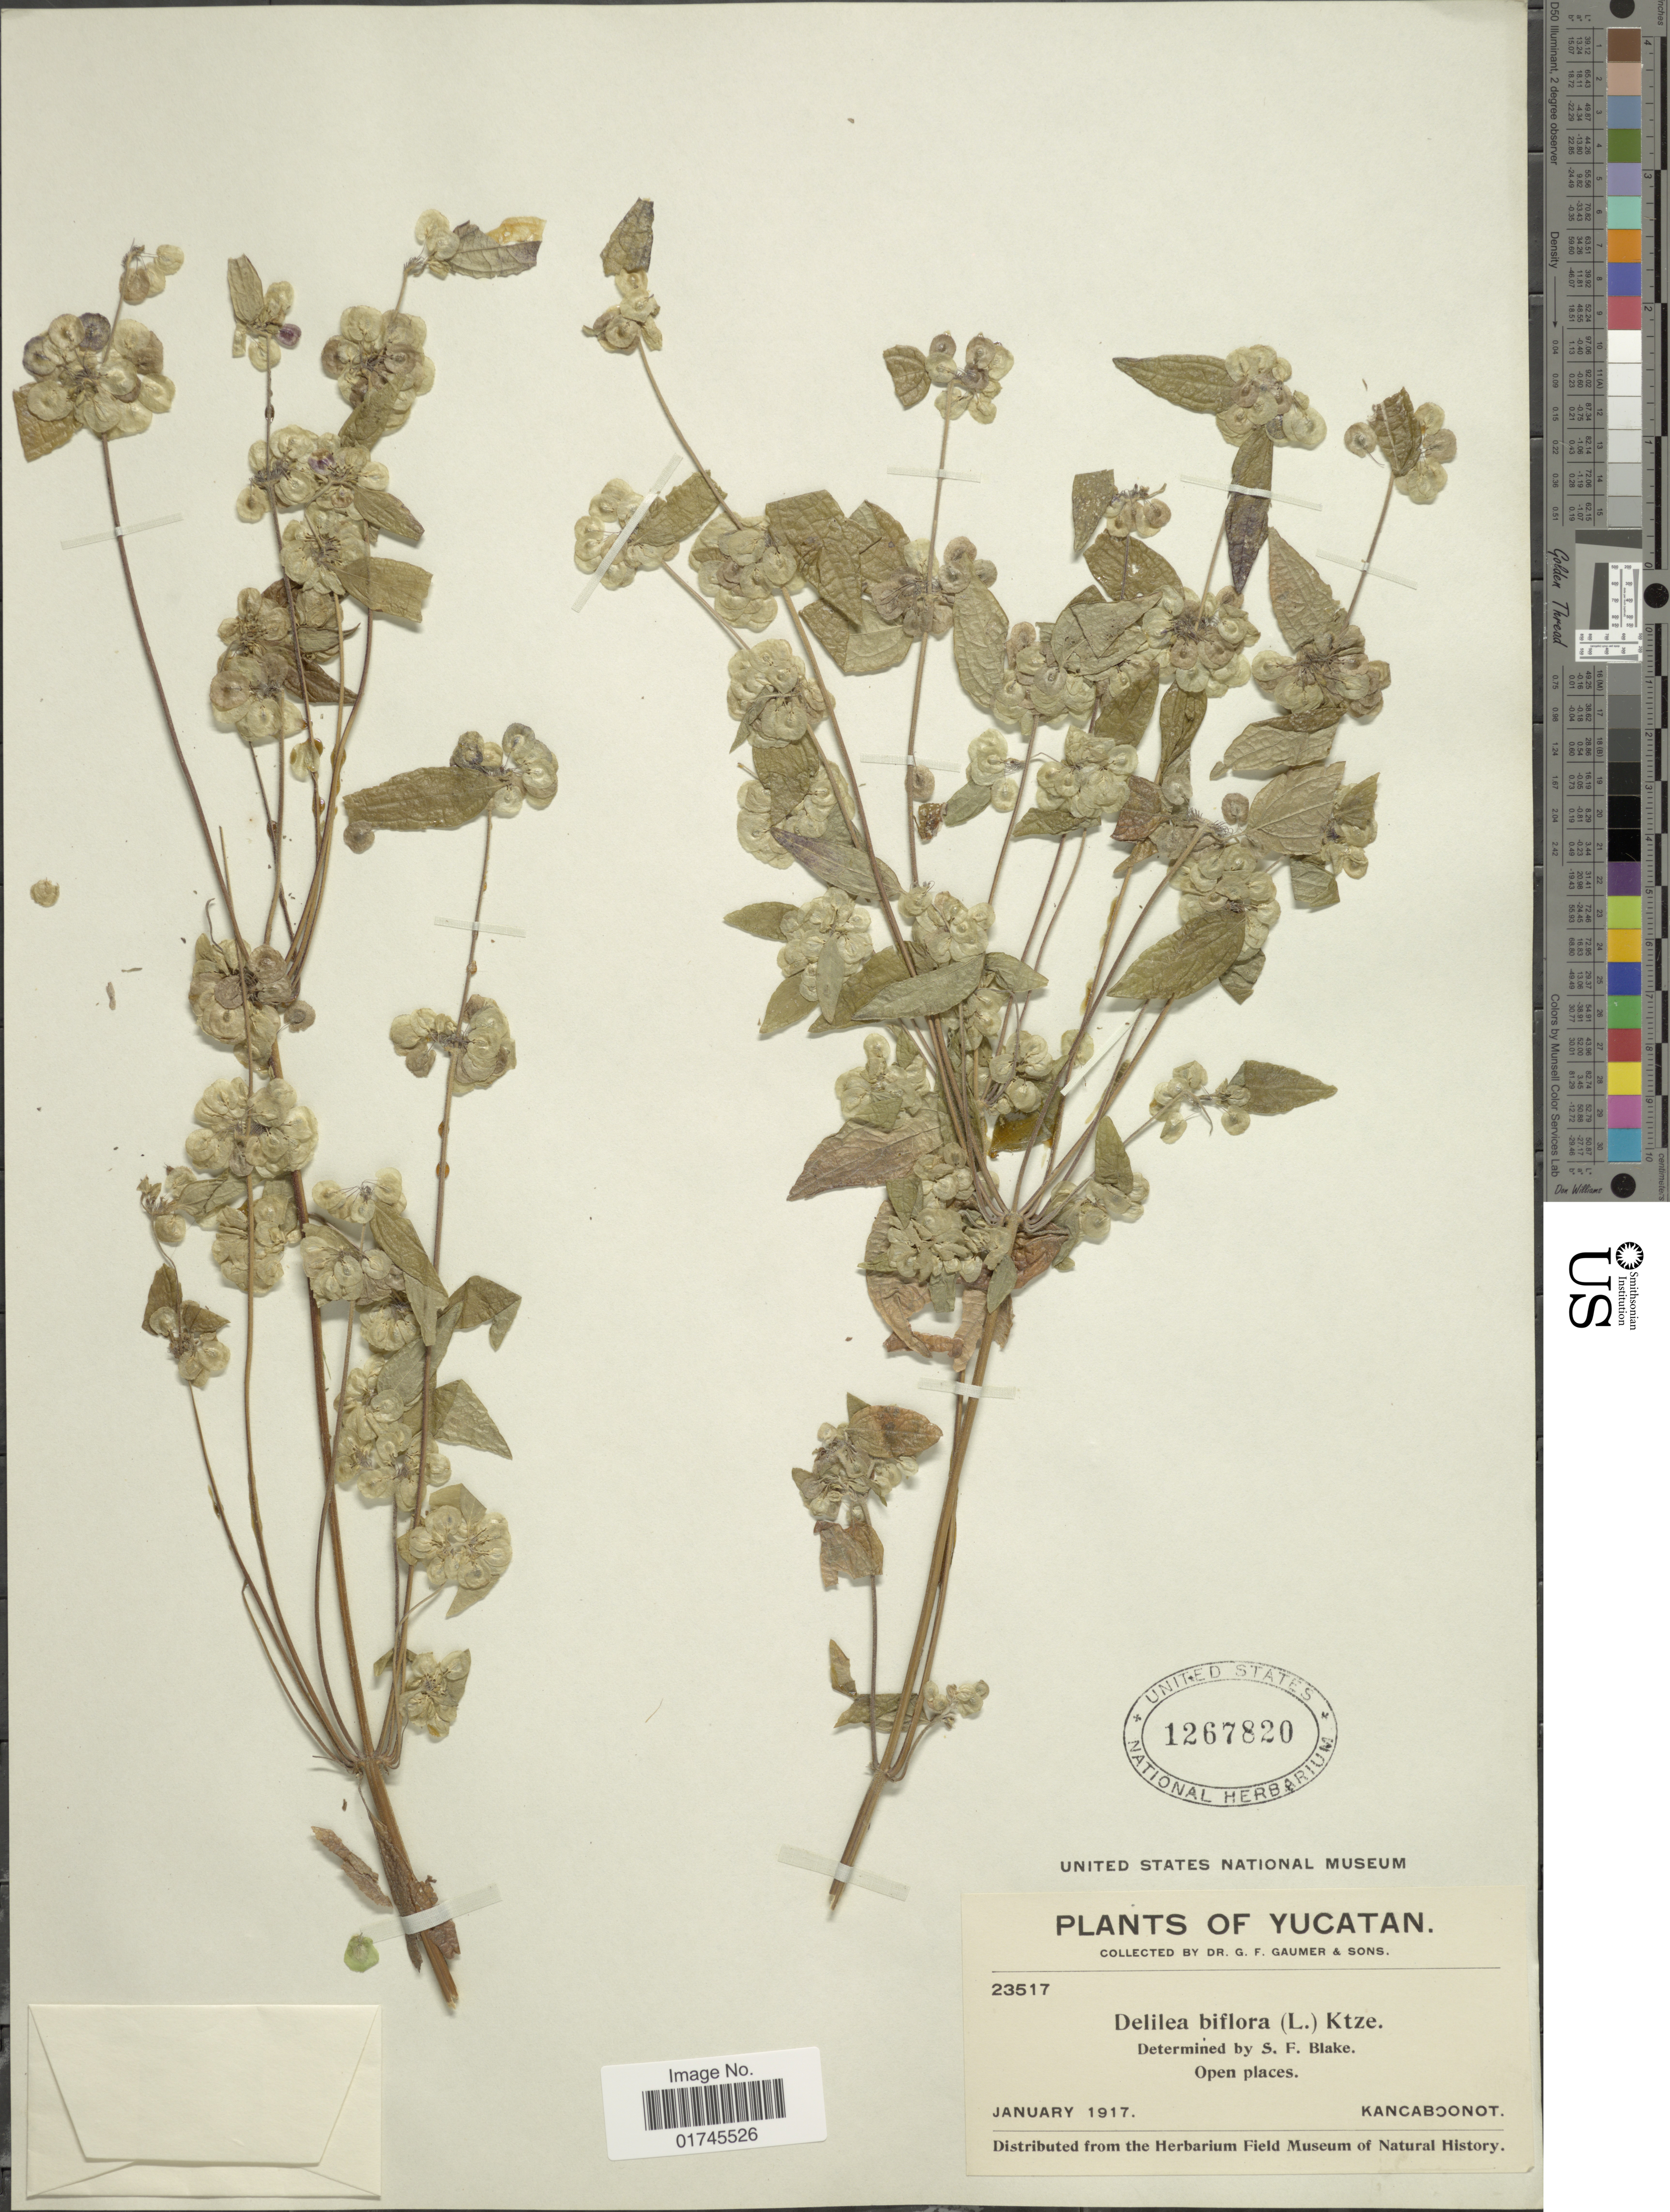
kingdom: Plantae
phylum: Tracheophyta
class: Magnoliopsida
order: Asterales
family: Asteraceae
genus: Delilia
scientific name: Delilia biflora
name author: (L.) Kuntze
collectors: G. F. Gaumer & et al.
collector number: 23517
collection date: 1917-01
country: Mexico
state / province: Yucatán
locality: Open places, Kancaboonot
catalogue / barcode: US 1267820